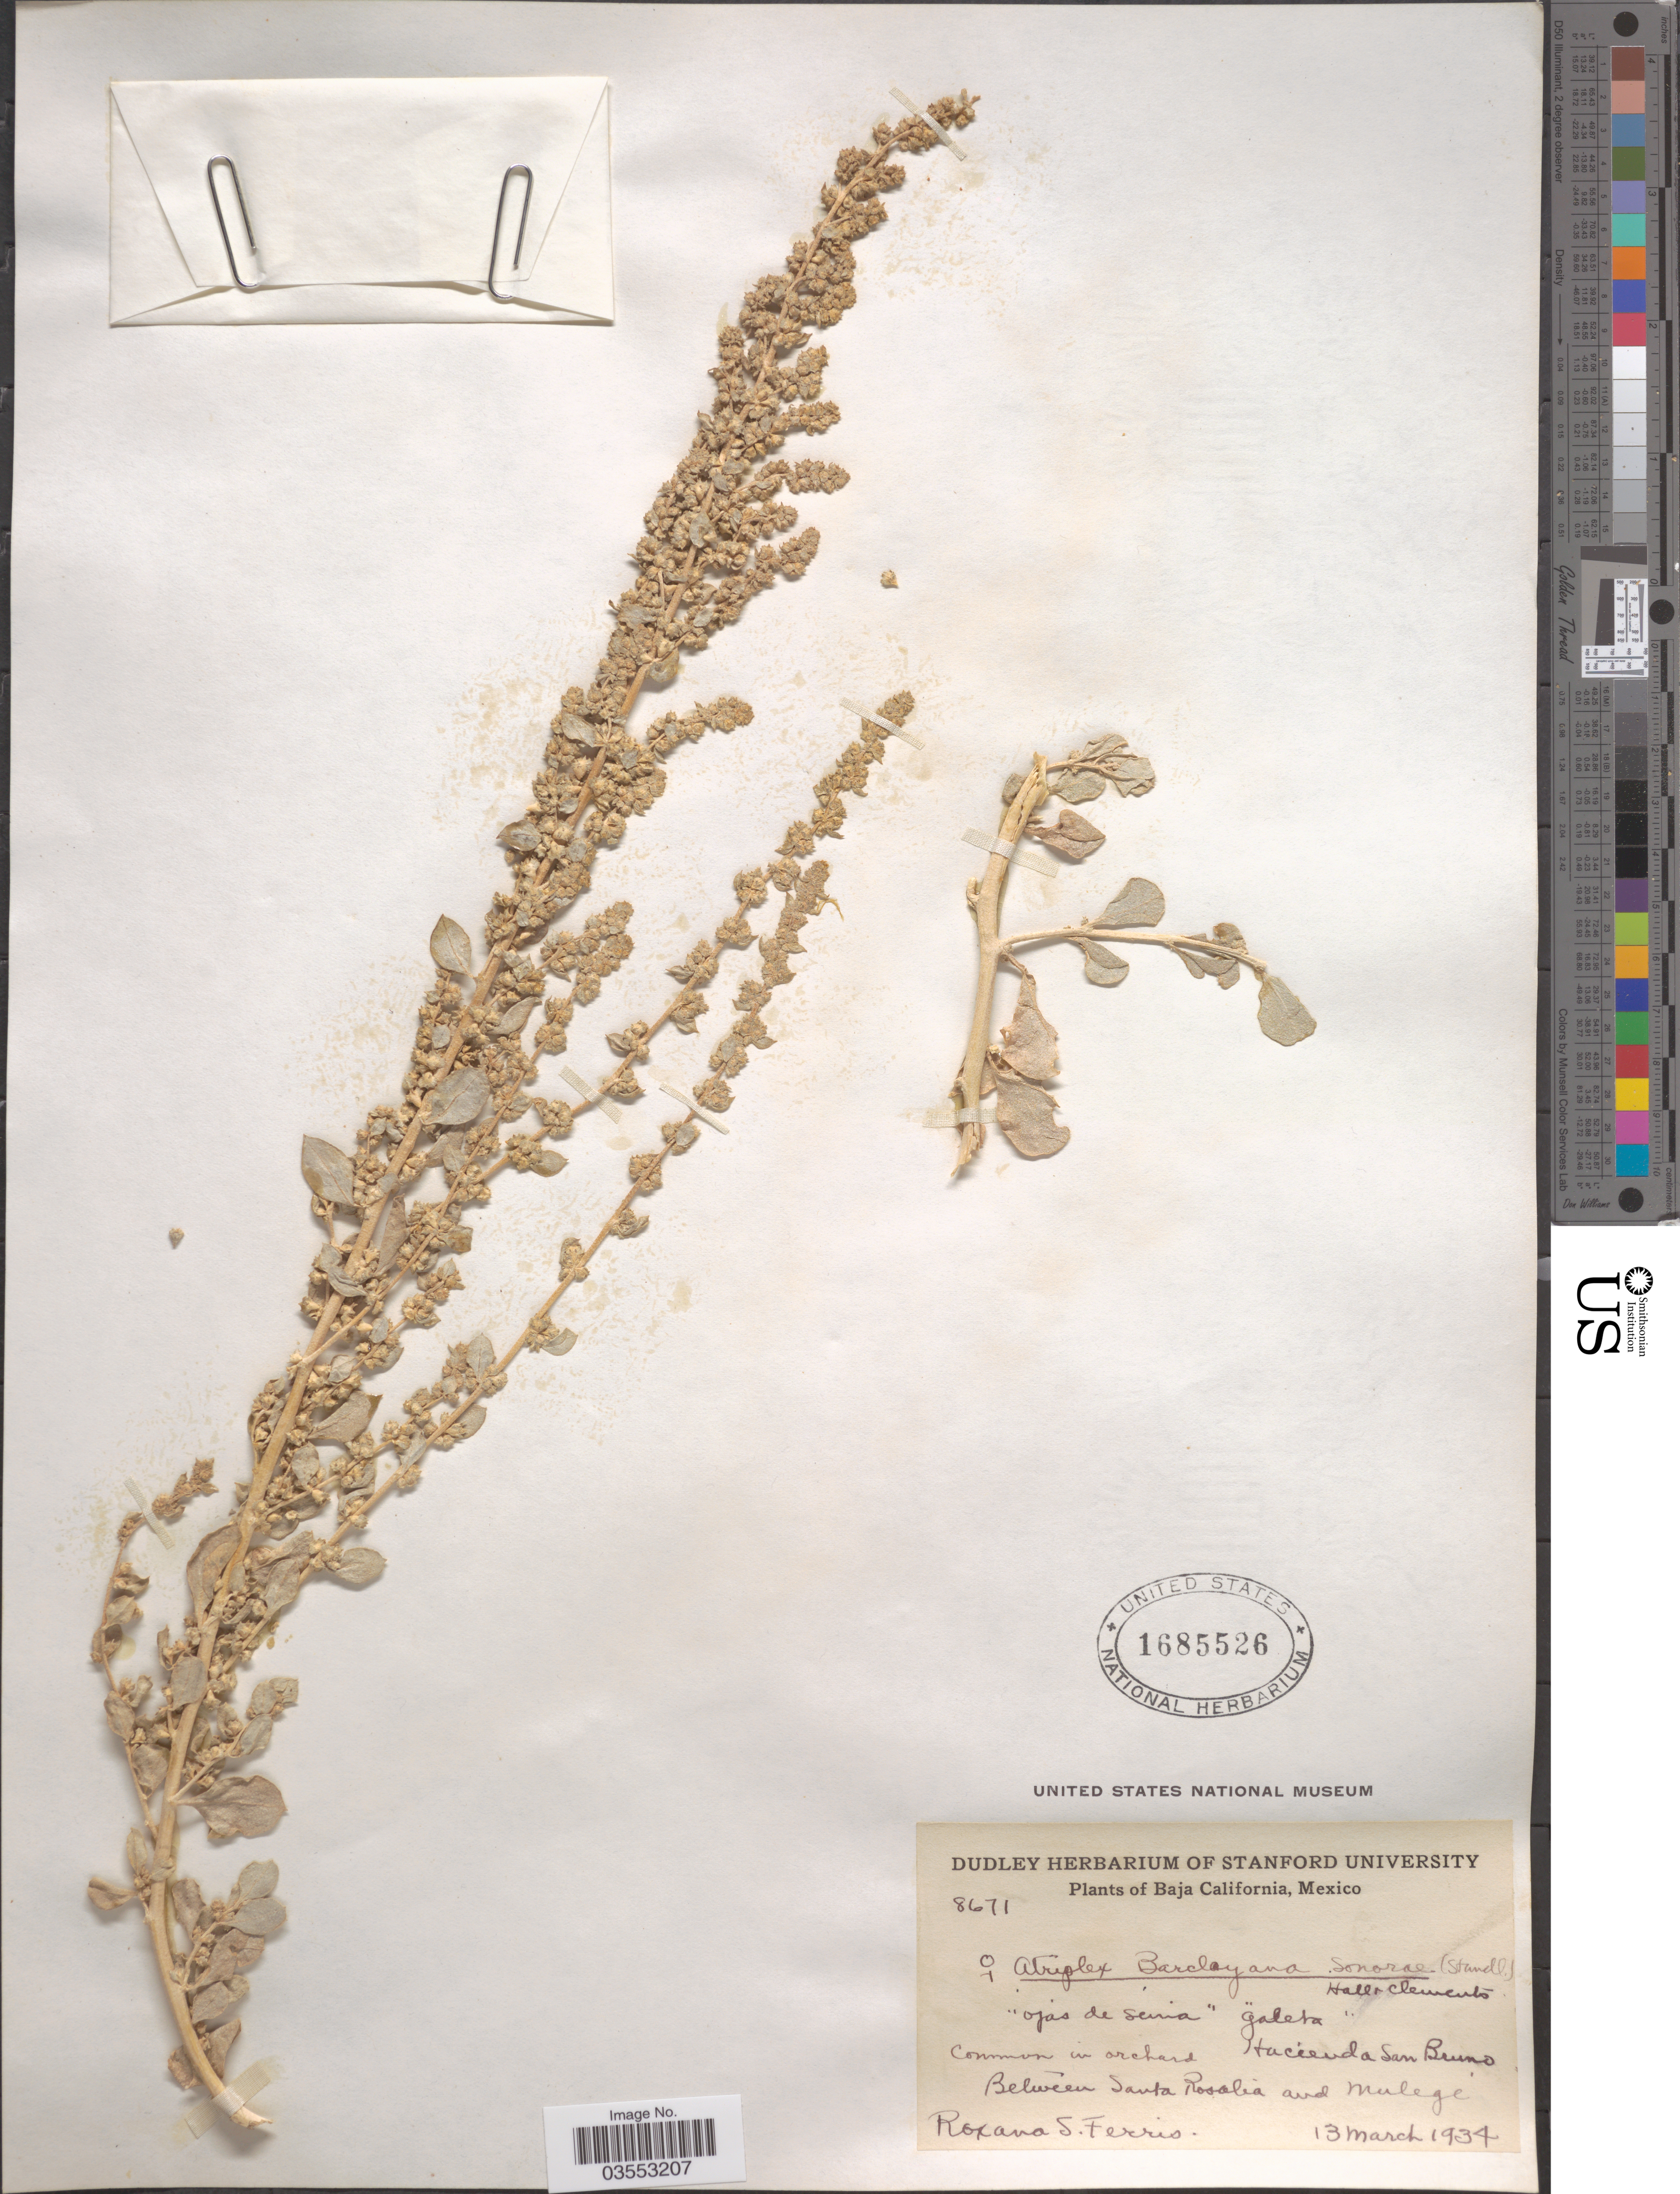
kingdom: Plantae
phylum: Tracheophyta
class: Magnoliopsida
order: Caryophyllales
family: Amaranthaceae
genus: Atriplex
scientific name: Atriplex barclayana subsp. sonorae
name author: (Standl.) H.M. Hall & Clem.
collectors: R. S. Ferris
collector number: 8671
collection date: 1934-03-13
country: Mexico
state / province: Baja California Sur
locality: Common in orchard Hacienda San Bruno Between Santa Rosalia and Mulegé.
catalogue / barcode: US 1685526